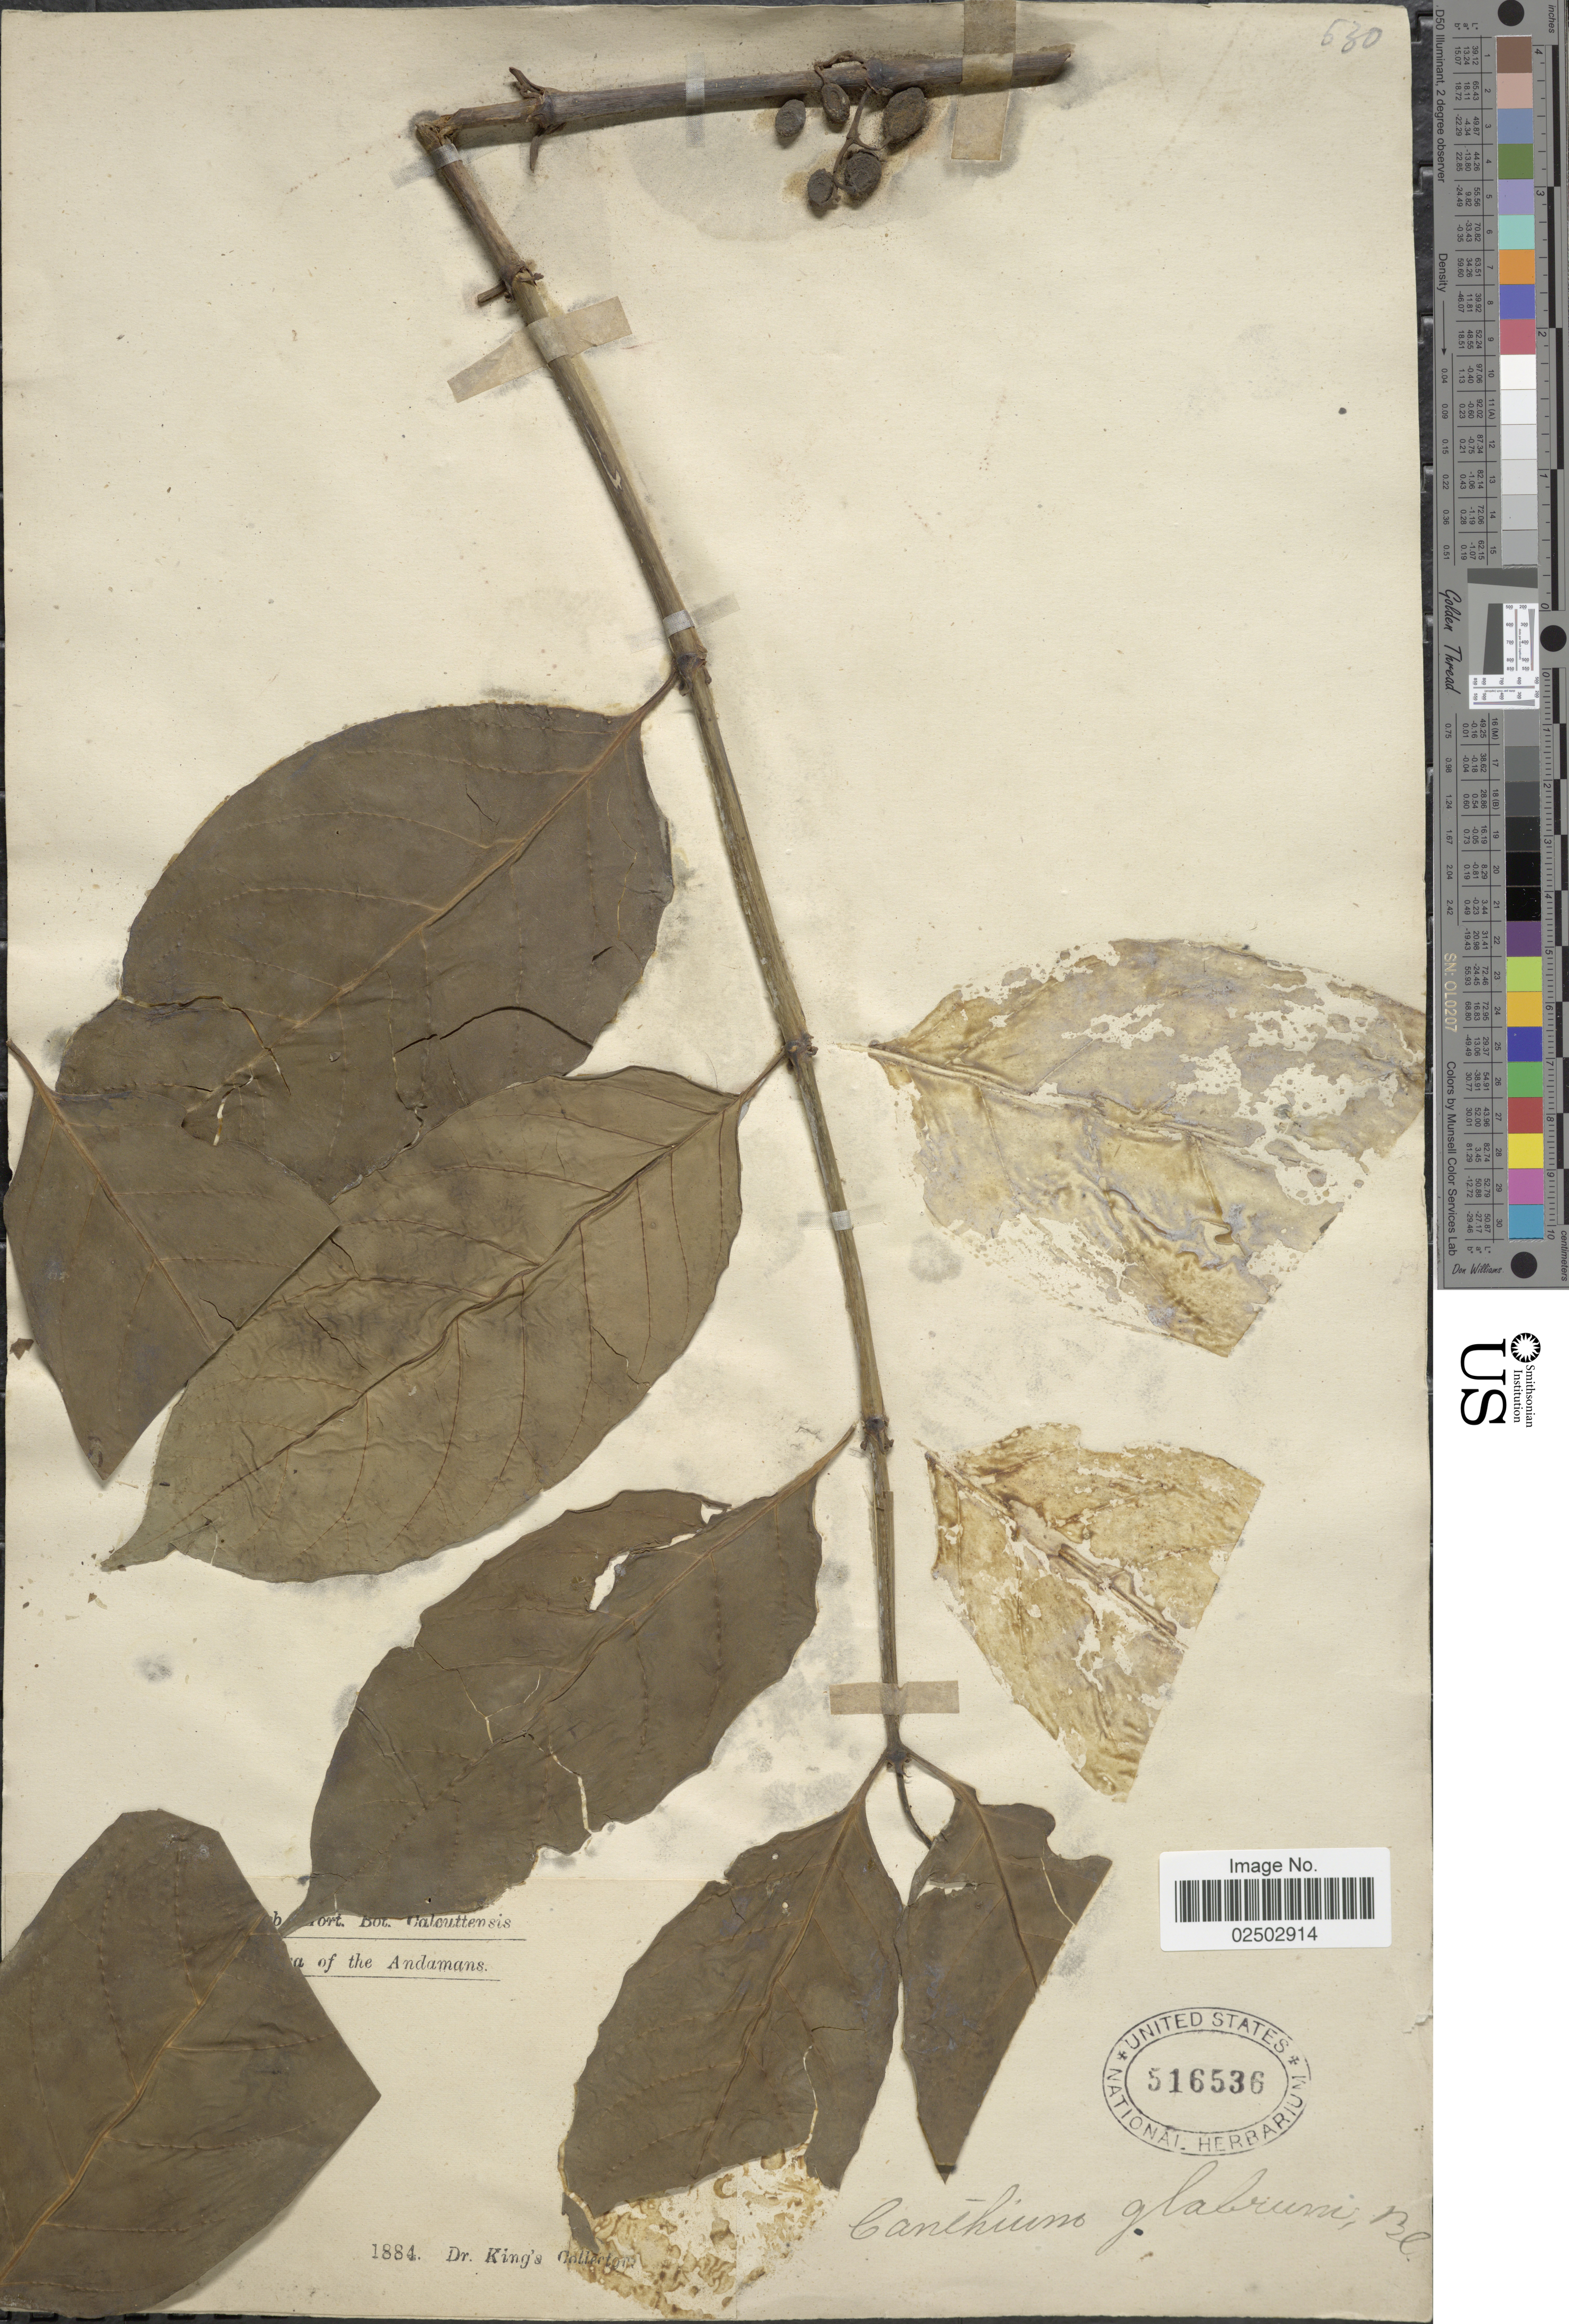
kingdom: Plantae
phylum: Tracheophyta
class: Magnoliopsida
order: Gentianales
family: Rubiaceae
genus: Canthium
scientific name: Canthium glabrum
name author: Blume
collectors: Dr. King's collector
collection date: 1884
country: India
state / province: Andaman and Nicobar Islands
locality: The Andamans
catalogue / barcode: US 516536